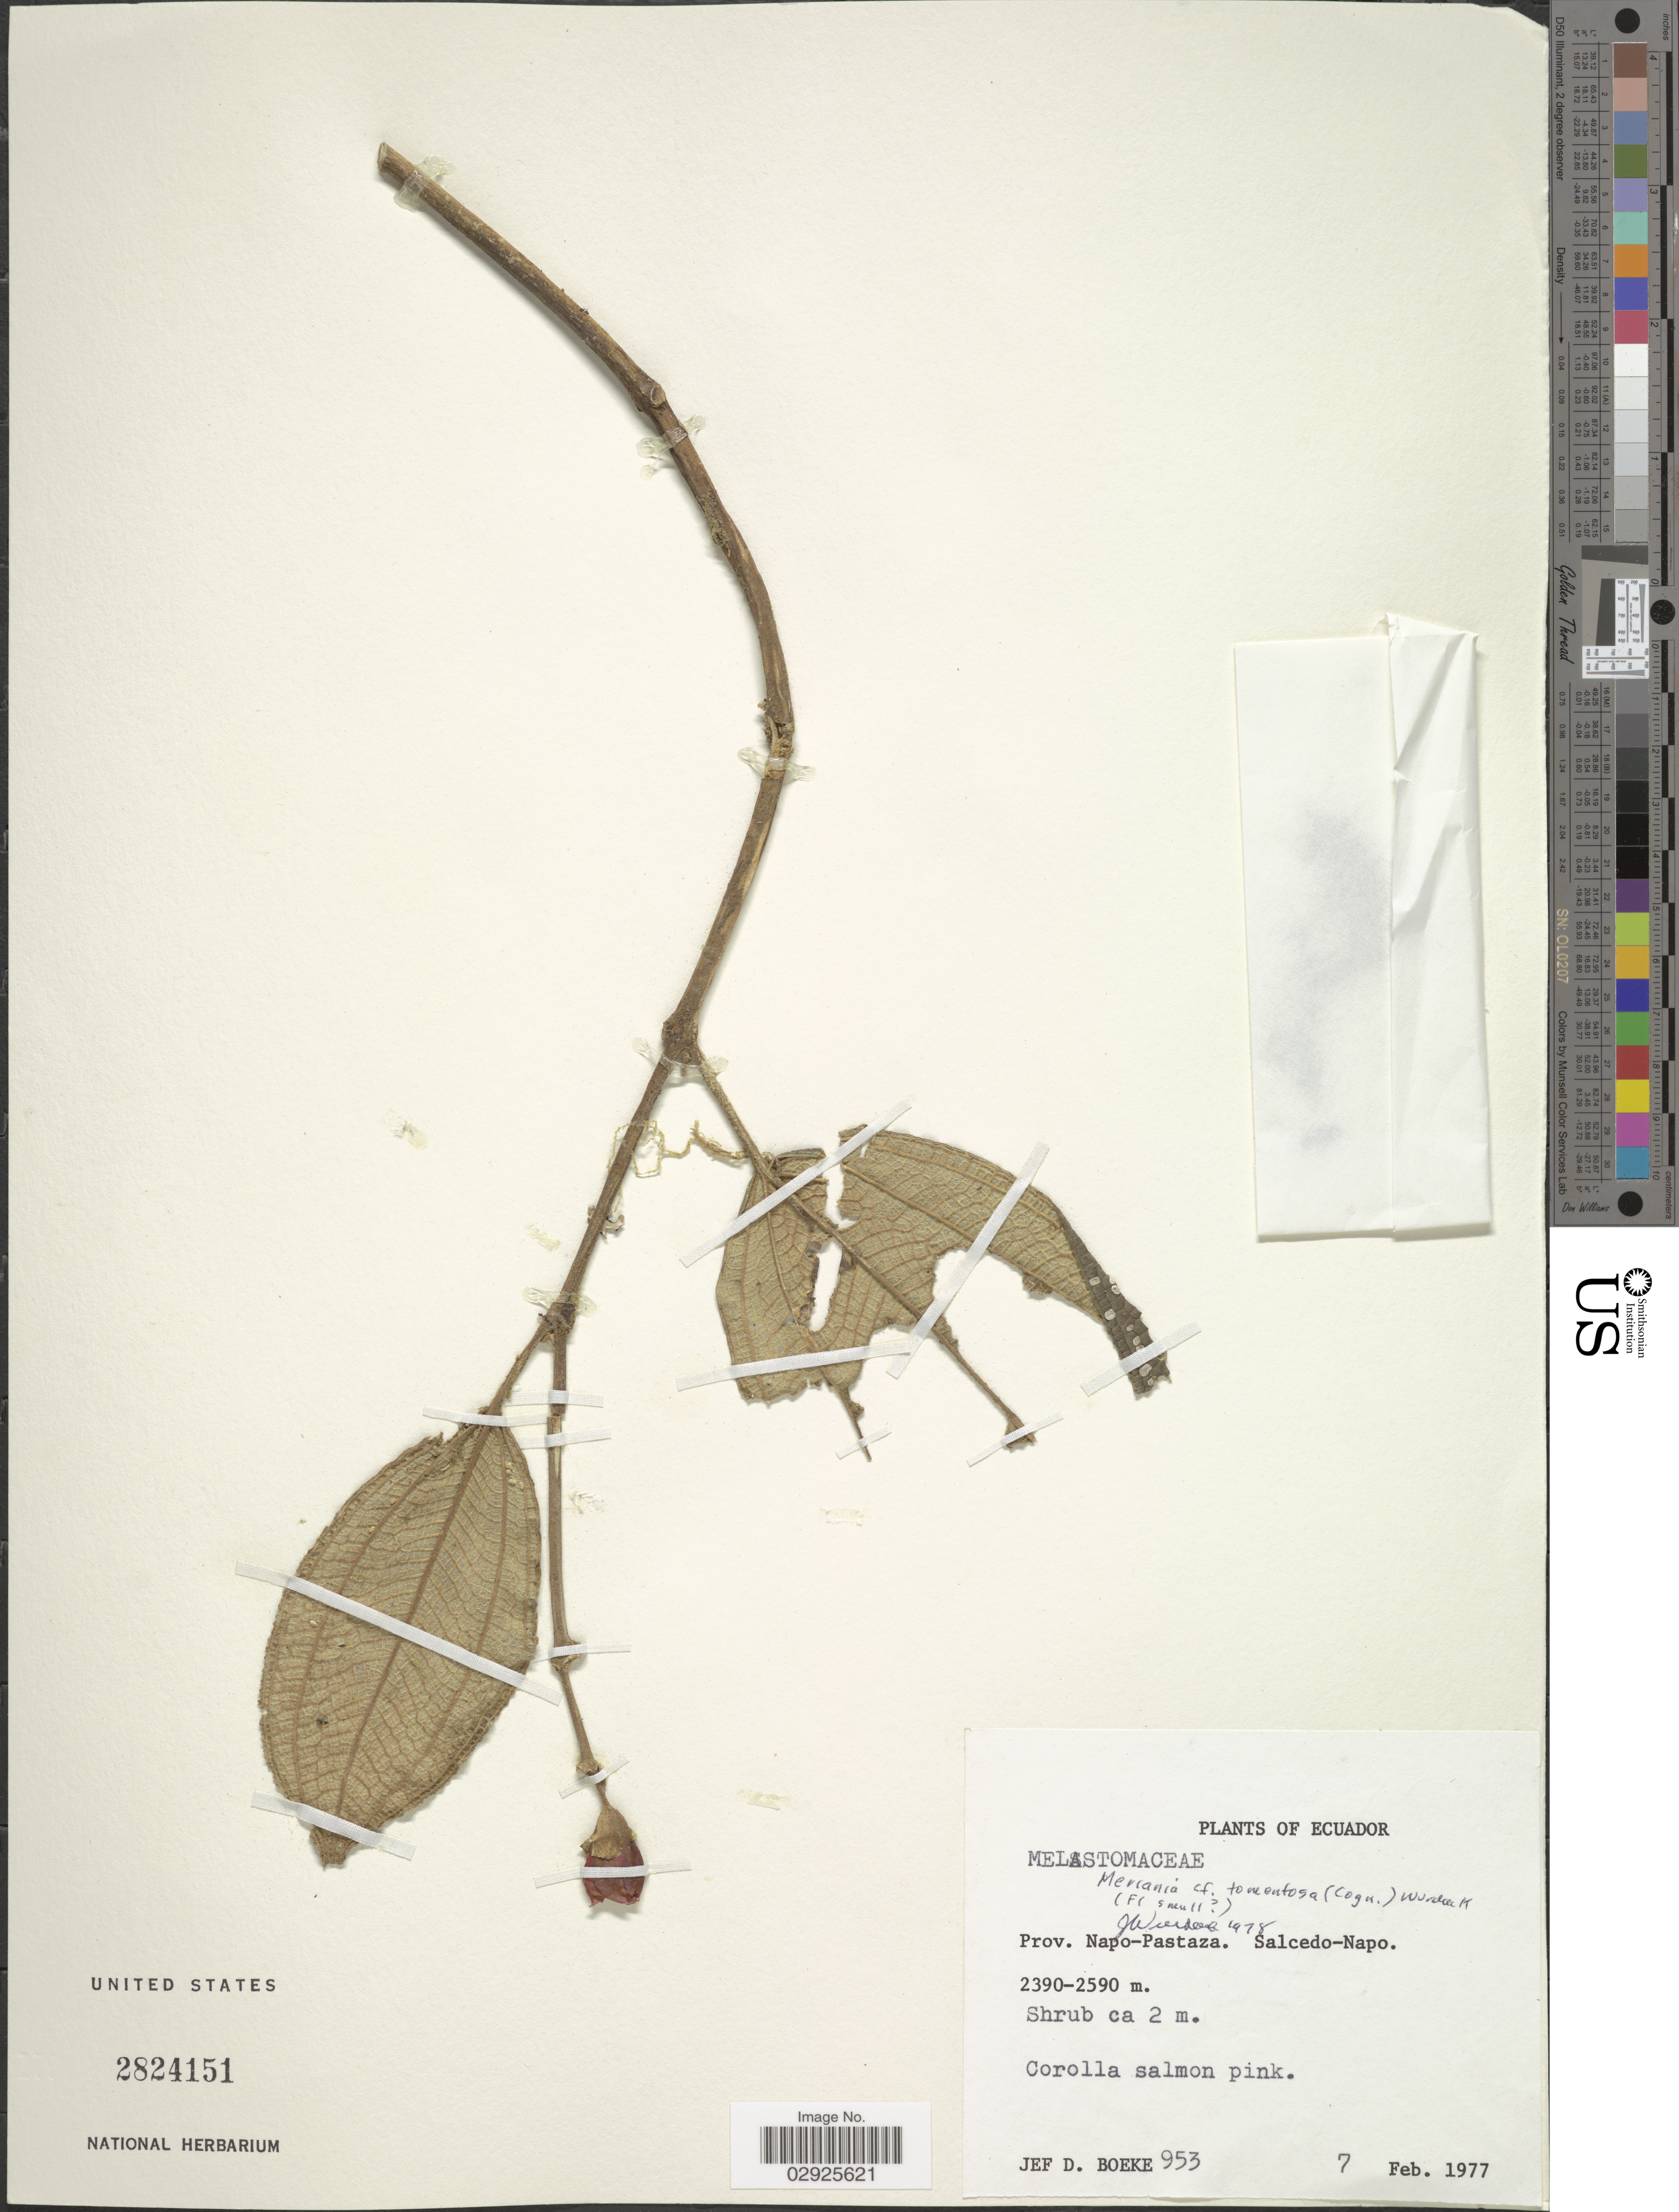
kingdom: Plantae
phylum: Tracheophyta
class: Magnoliopsida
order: Myrtales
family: Melastomataceae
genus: Meriania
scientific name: Meriania tomentosa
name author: (Cogn.) Wurdack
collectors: J. Boeke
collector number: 953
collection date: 1977-02-07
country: Ecuador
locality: Prov. Napo-Pastaza, Salcedo-Napo.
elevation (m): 2390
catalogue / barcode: US 2824151